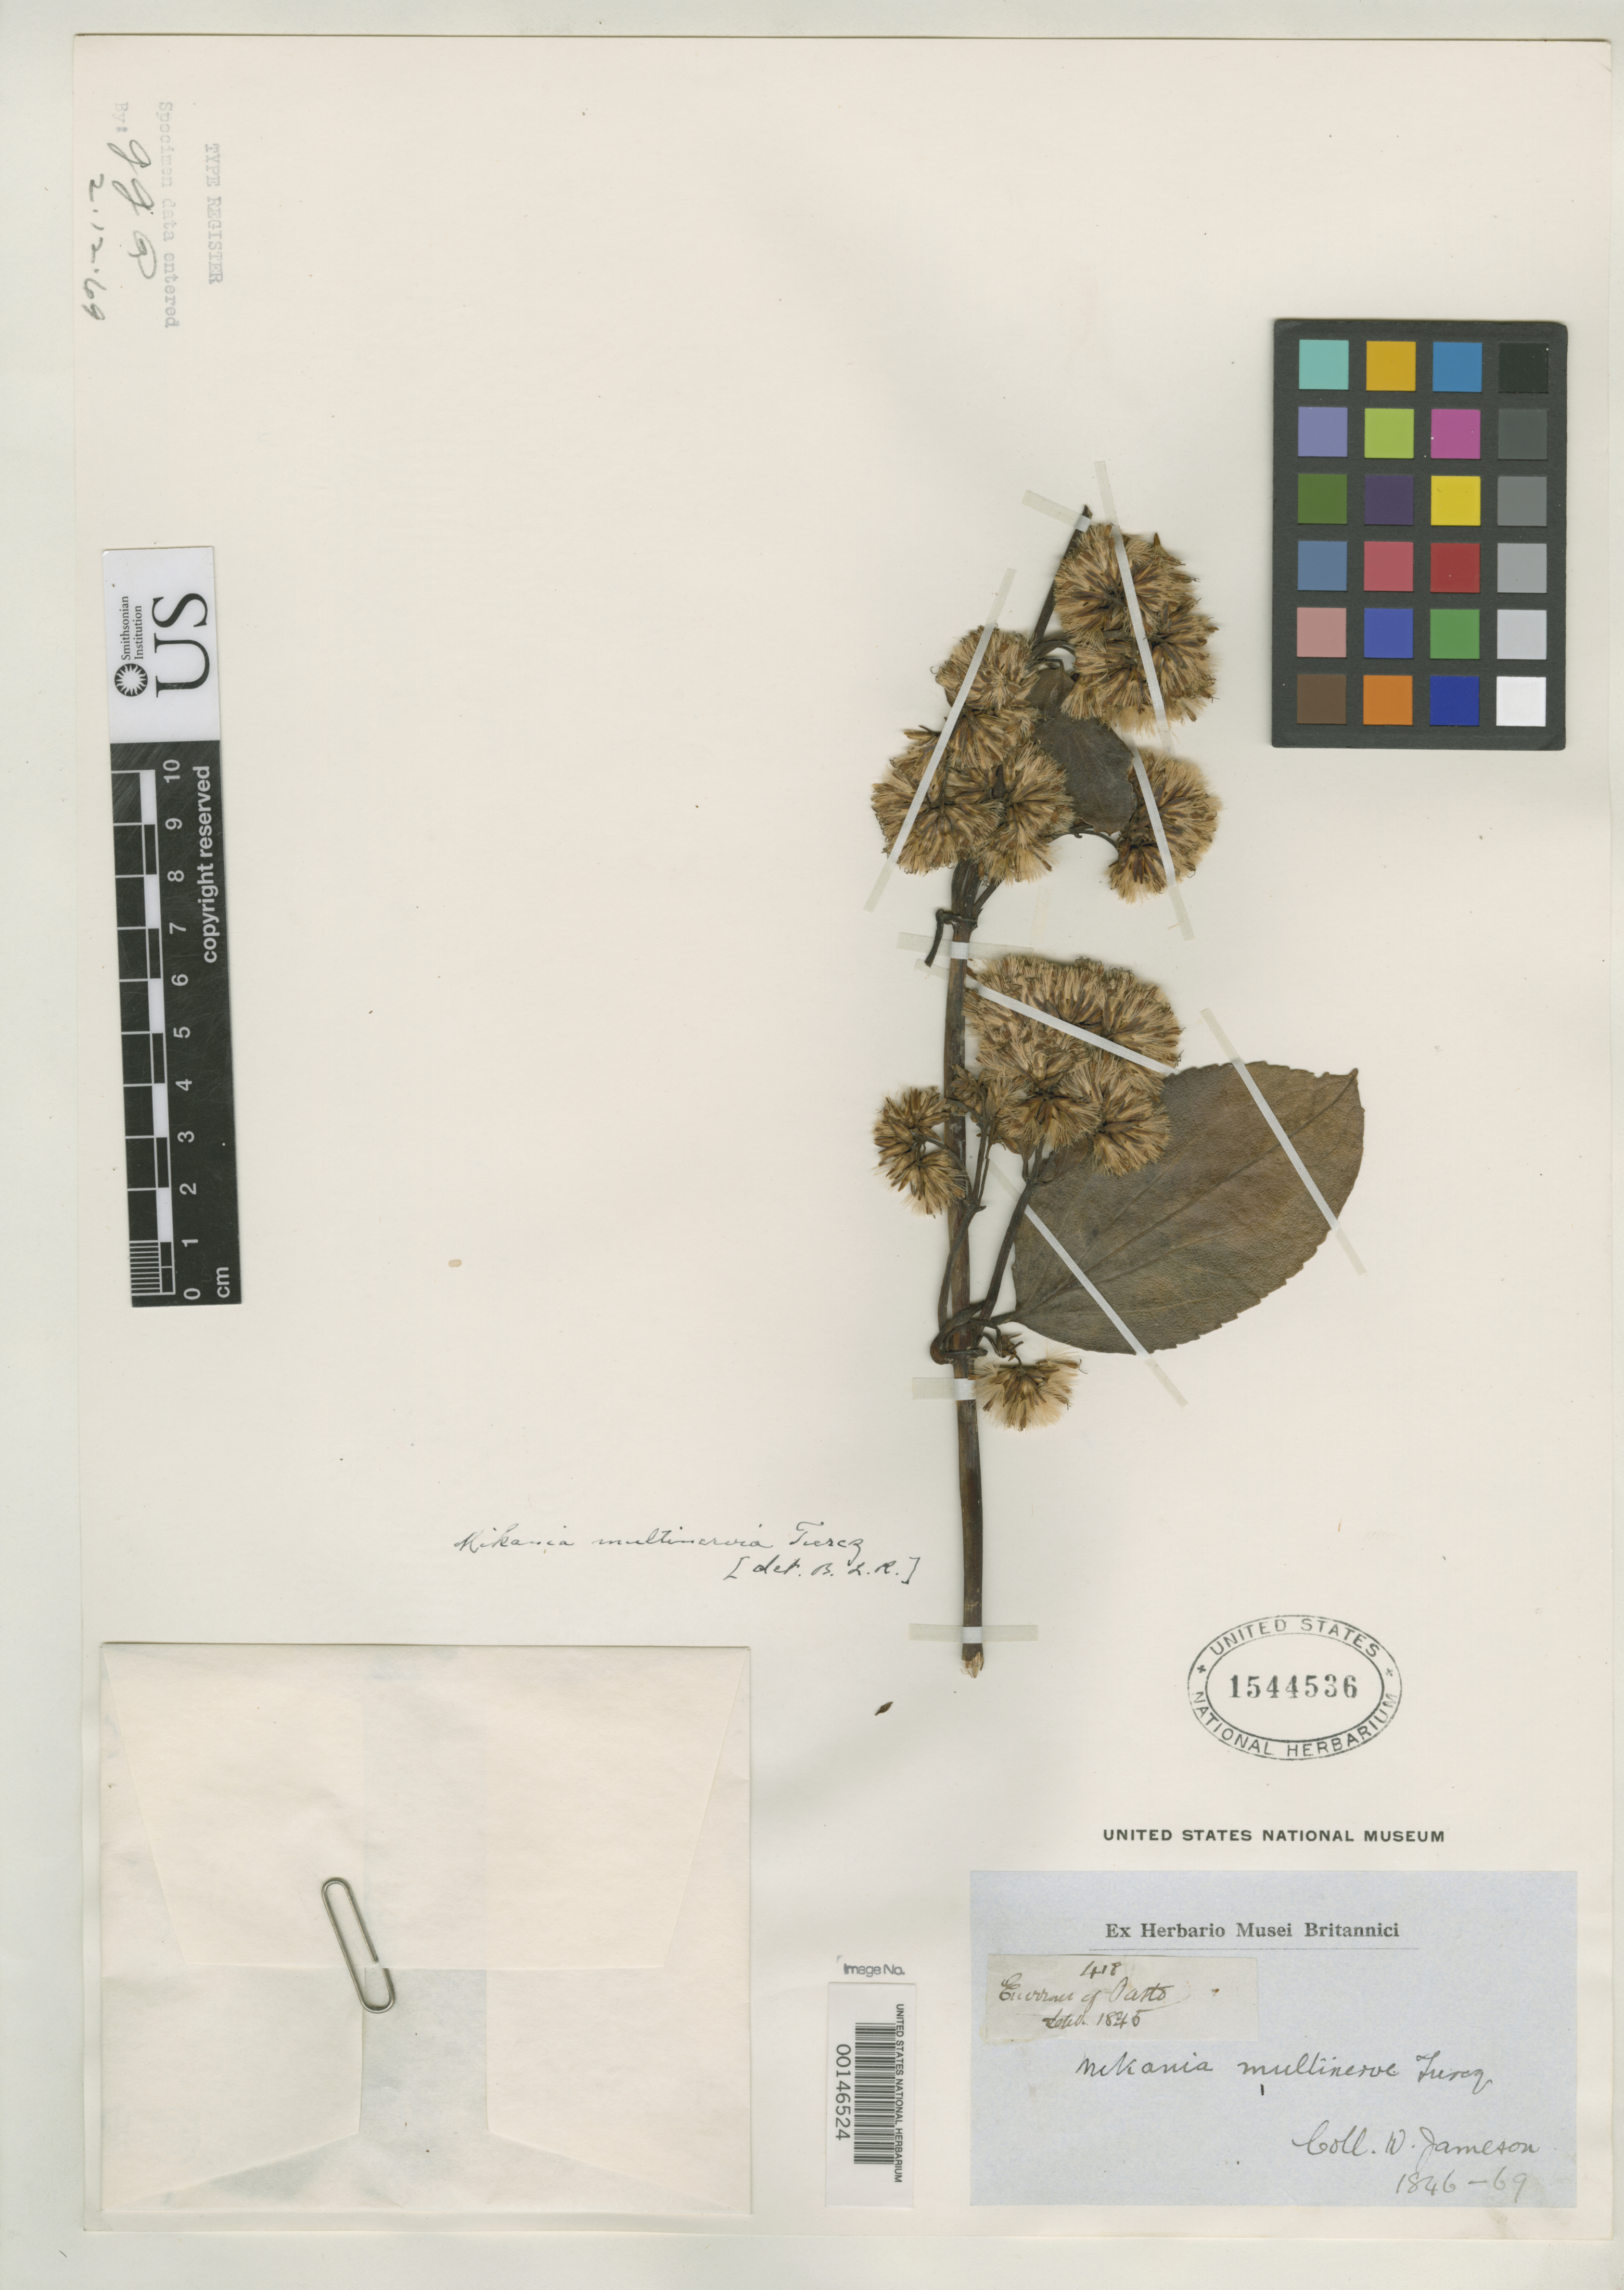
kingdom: Plantae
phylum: Tracheophyta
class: Magnoliopsida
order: Asterales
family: Asteraceae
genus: Mikania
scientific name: Mikania multinervia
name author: Turcz.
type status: Type Collection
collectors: W. Jameson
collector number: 418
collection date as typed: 1845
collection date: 1845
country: Ecuador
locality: Pasto.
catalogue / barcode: US 1544536